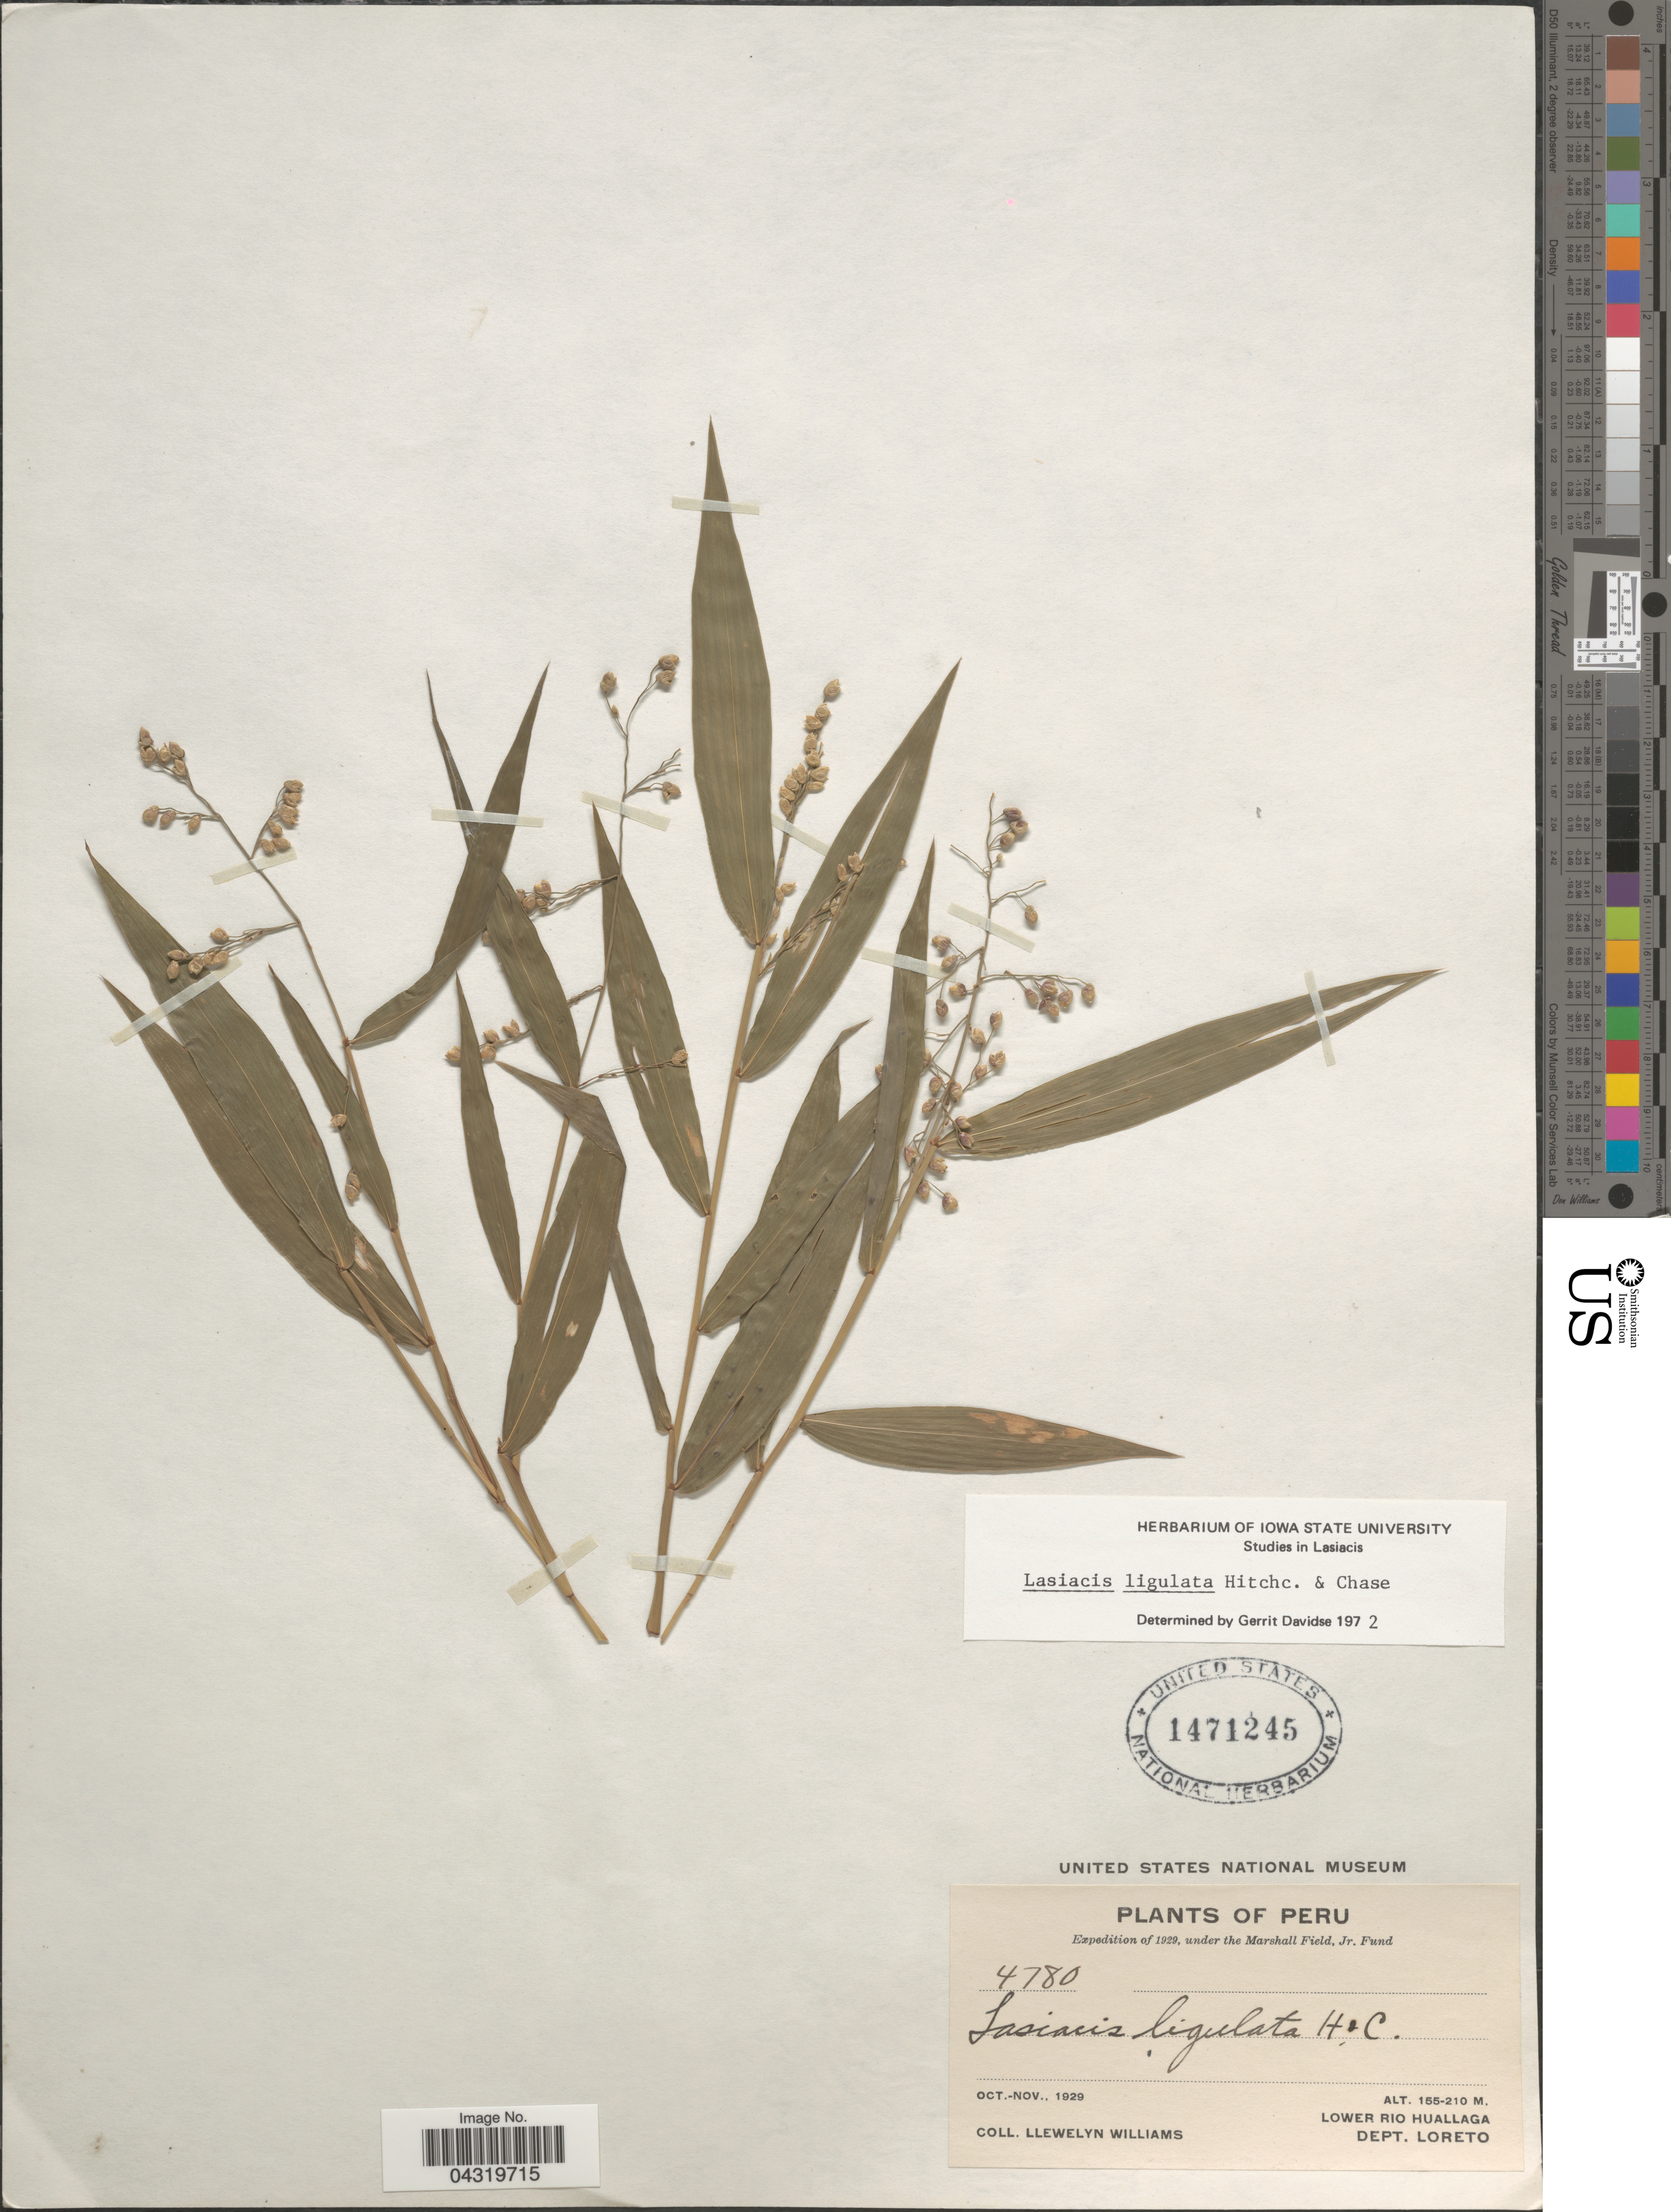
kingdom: Plantae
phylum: Tracheophyta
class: Liliopsida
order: Poales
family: Poaceae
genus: Lasiacis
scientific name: Lasiacis ligulata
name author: Hitchc. & Chase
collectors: Ll. Williams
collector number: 4780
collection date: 1929-10/1929-11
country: Peru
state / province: Loreto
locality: Expedition of 1929. Lower Rio Huallaga. Dept. Loreto.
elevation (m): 155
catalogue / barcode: US 1471245